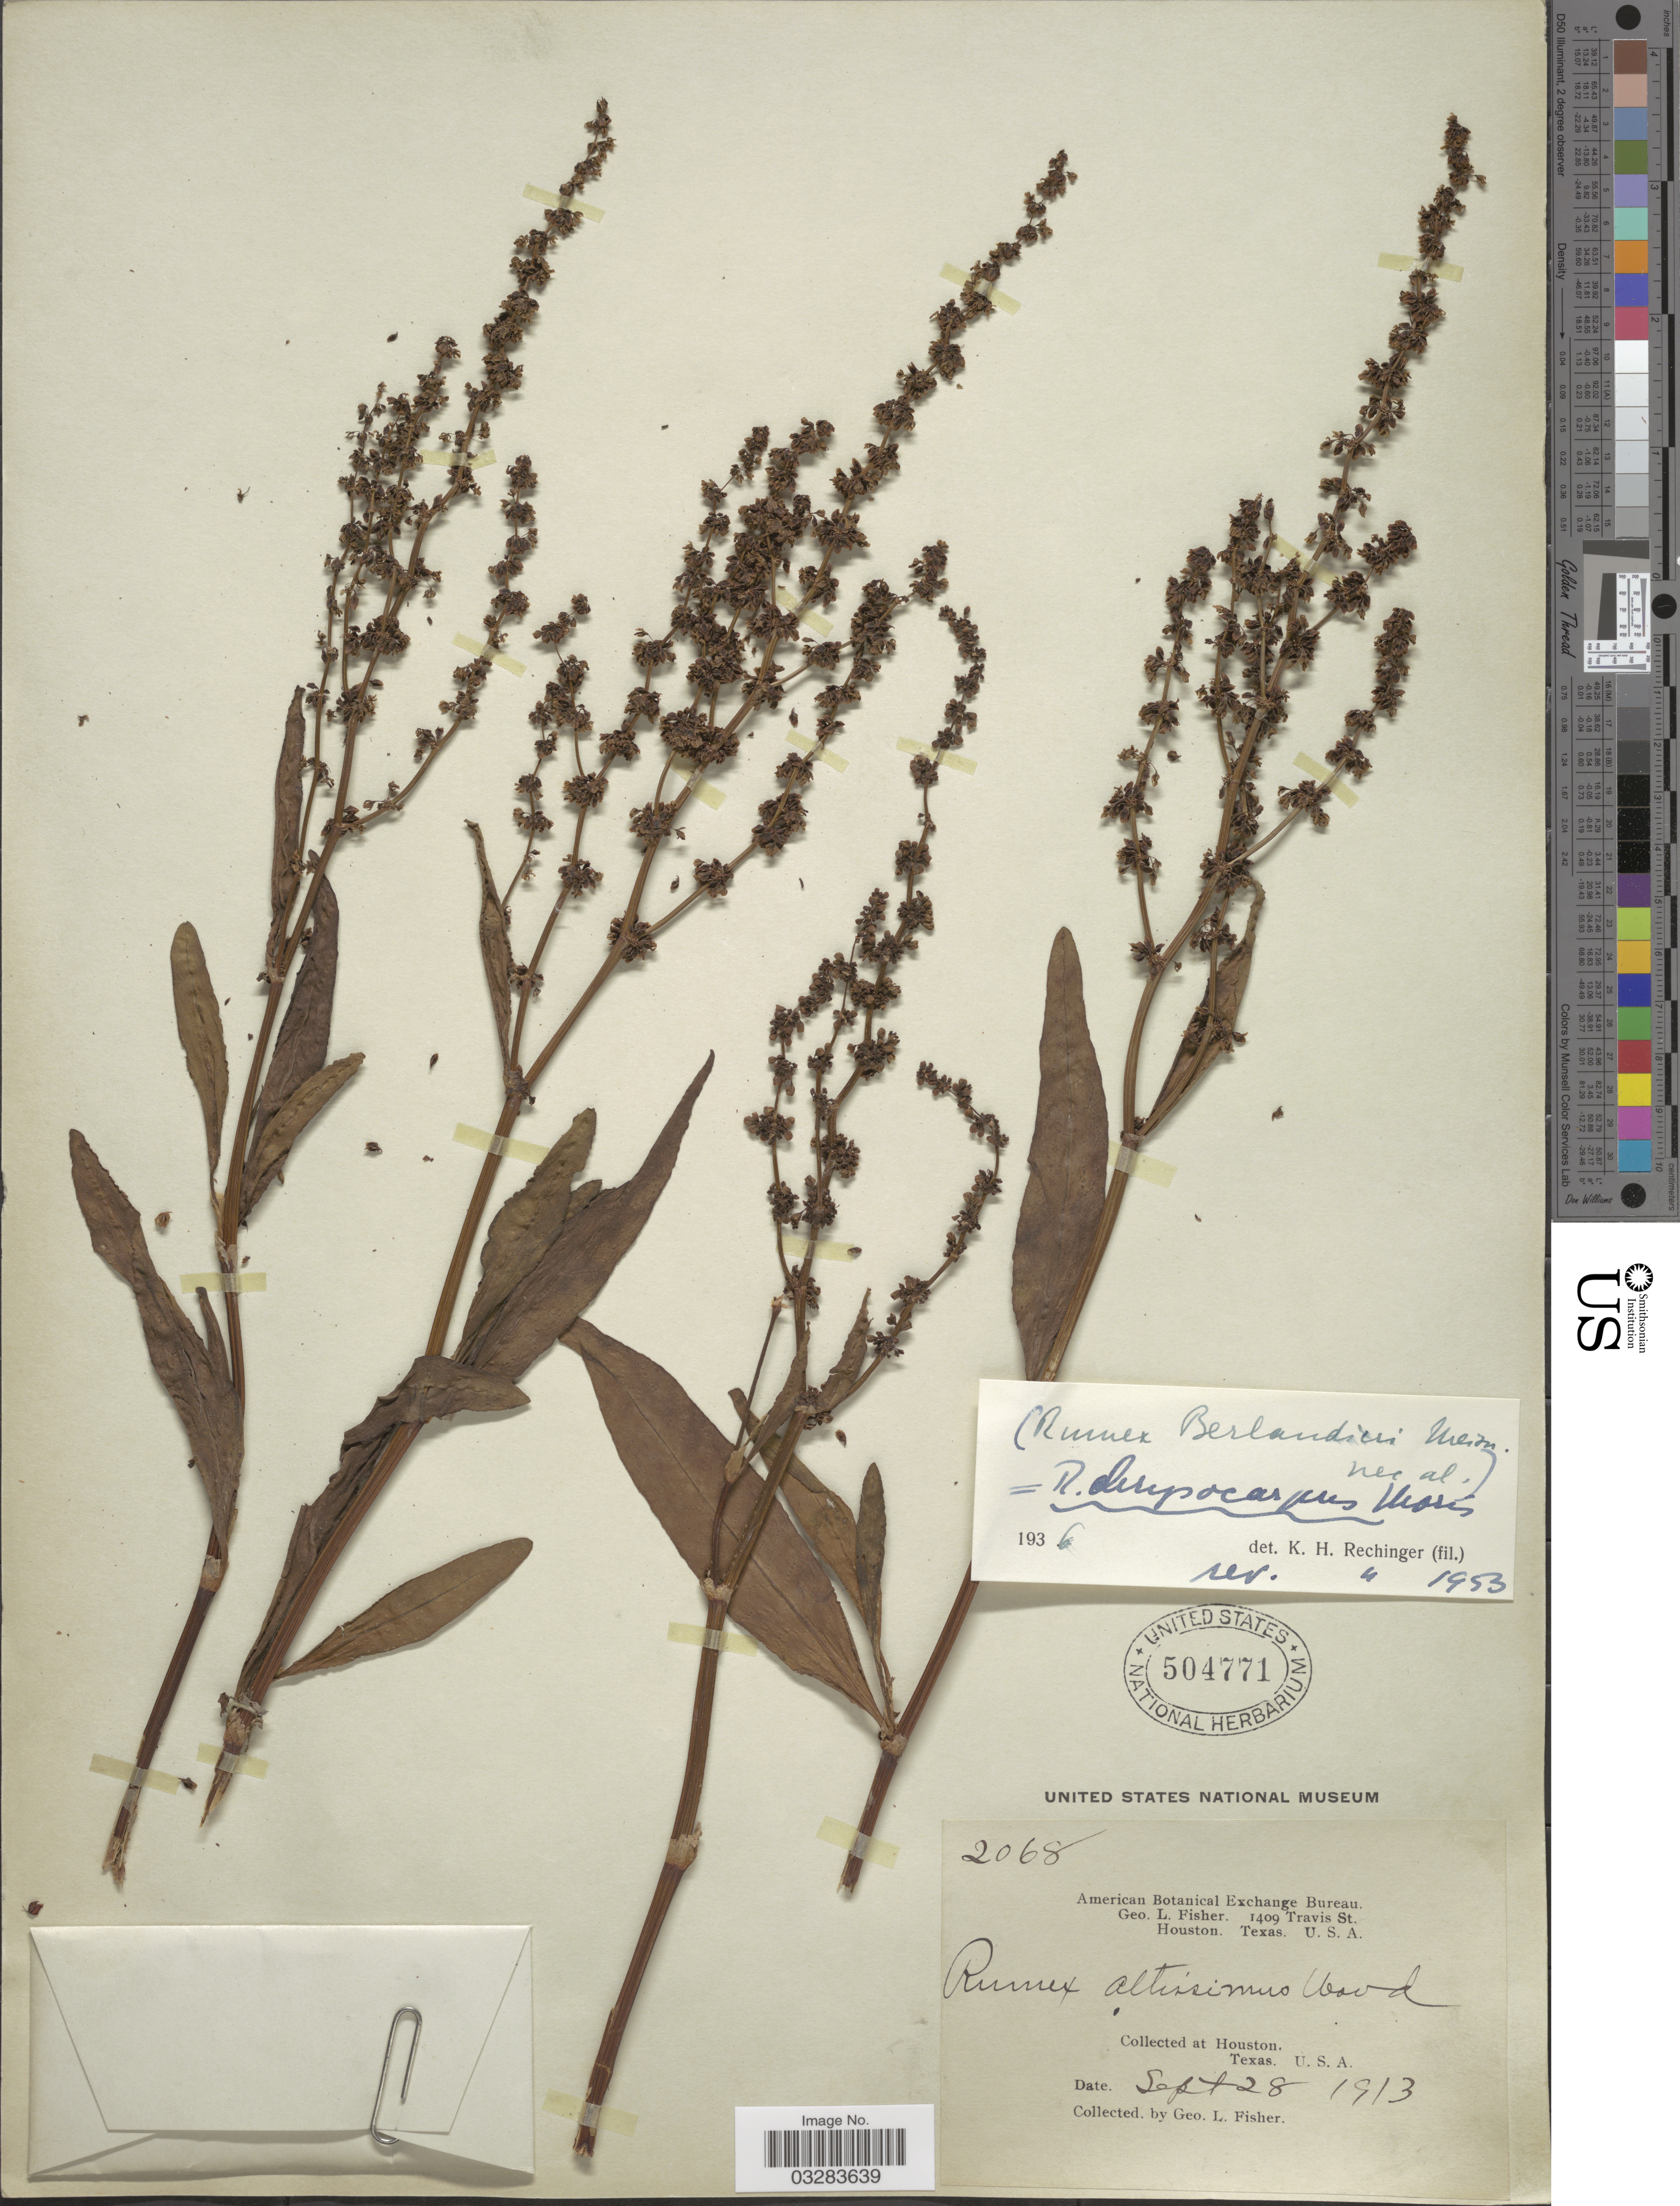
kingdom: Plantae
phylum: Tracheophyta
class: Magnoliopsida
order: Caryophyllales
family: Polygonaceae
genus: Rumex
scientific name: Rumex chrysocarpus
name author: Moris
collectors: G. L. Fisher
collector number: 2068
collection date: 1913-09-28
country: United States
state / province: Texas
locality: Houston.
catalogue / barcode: US 504771